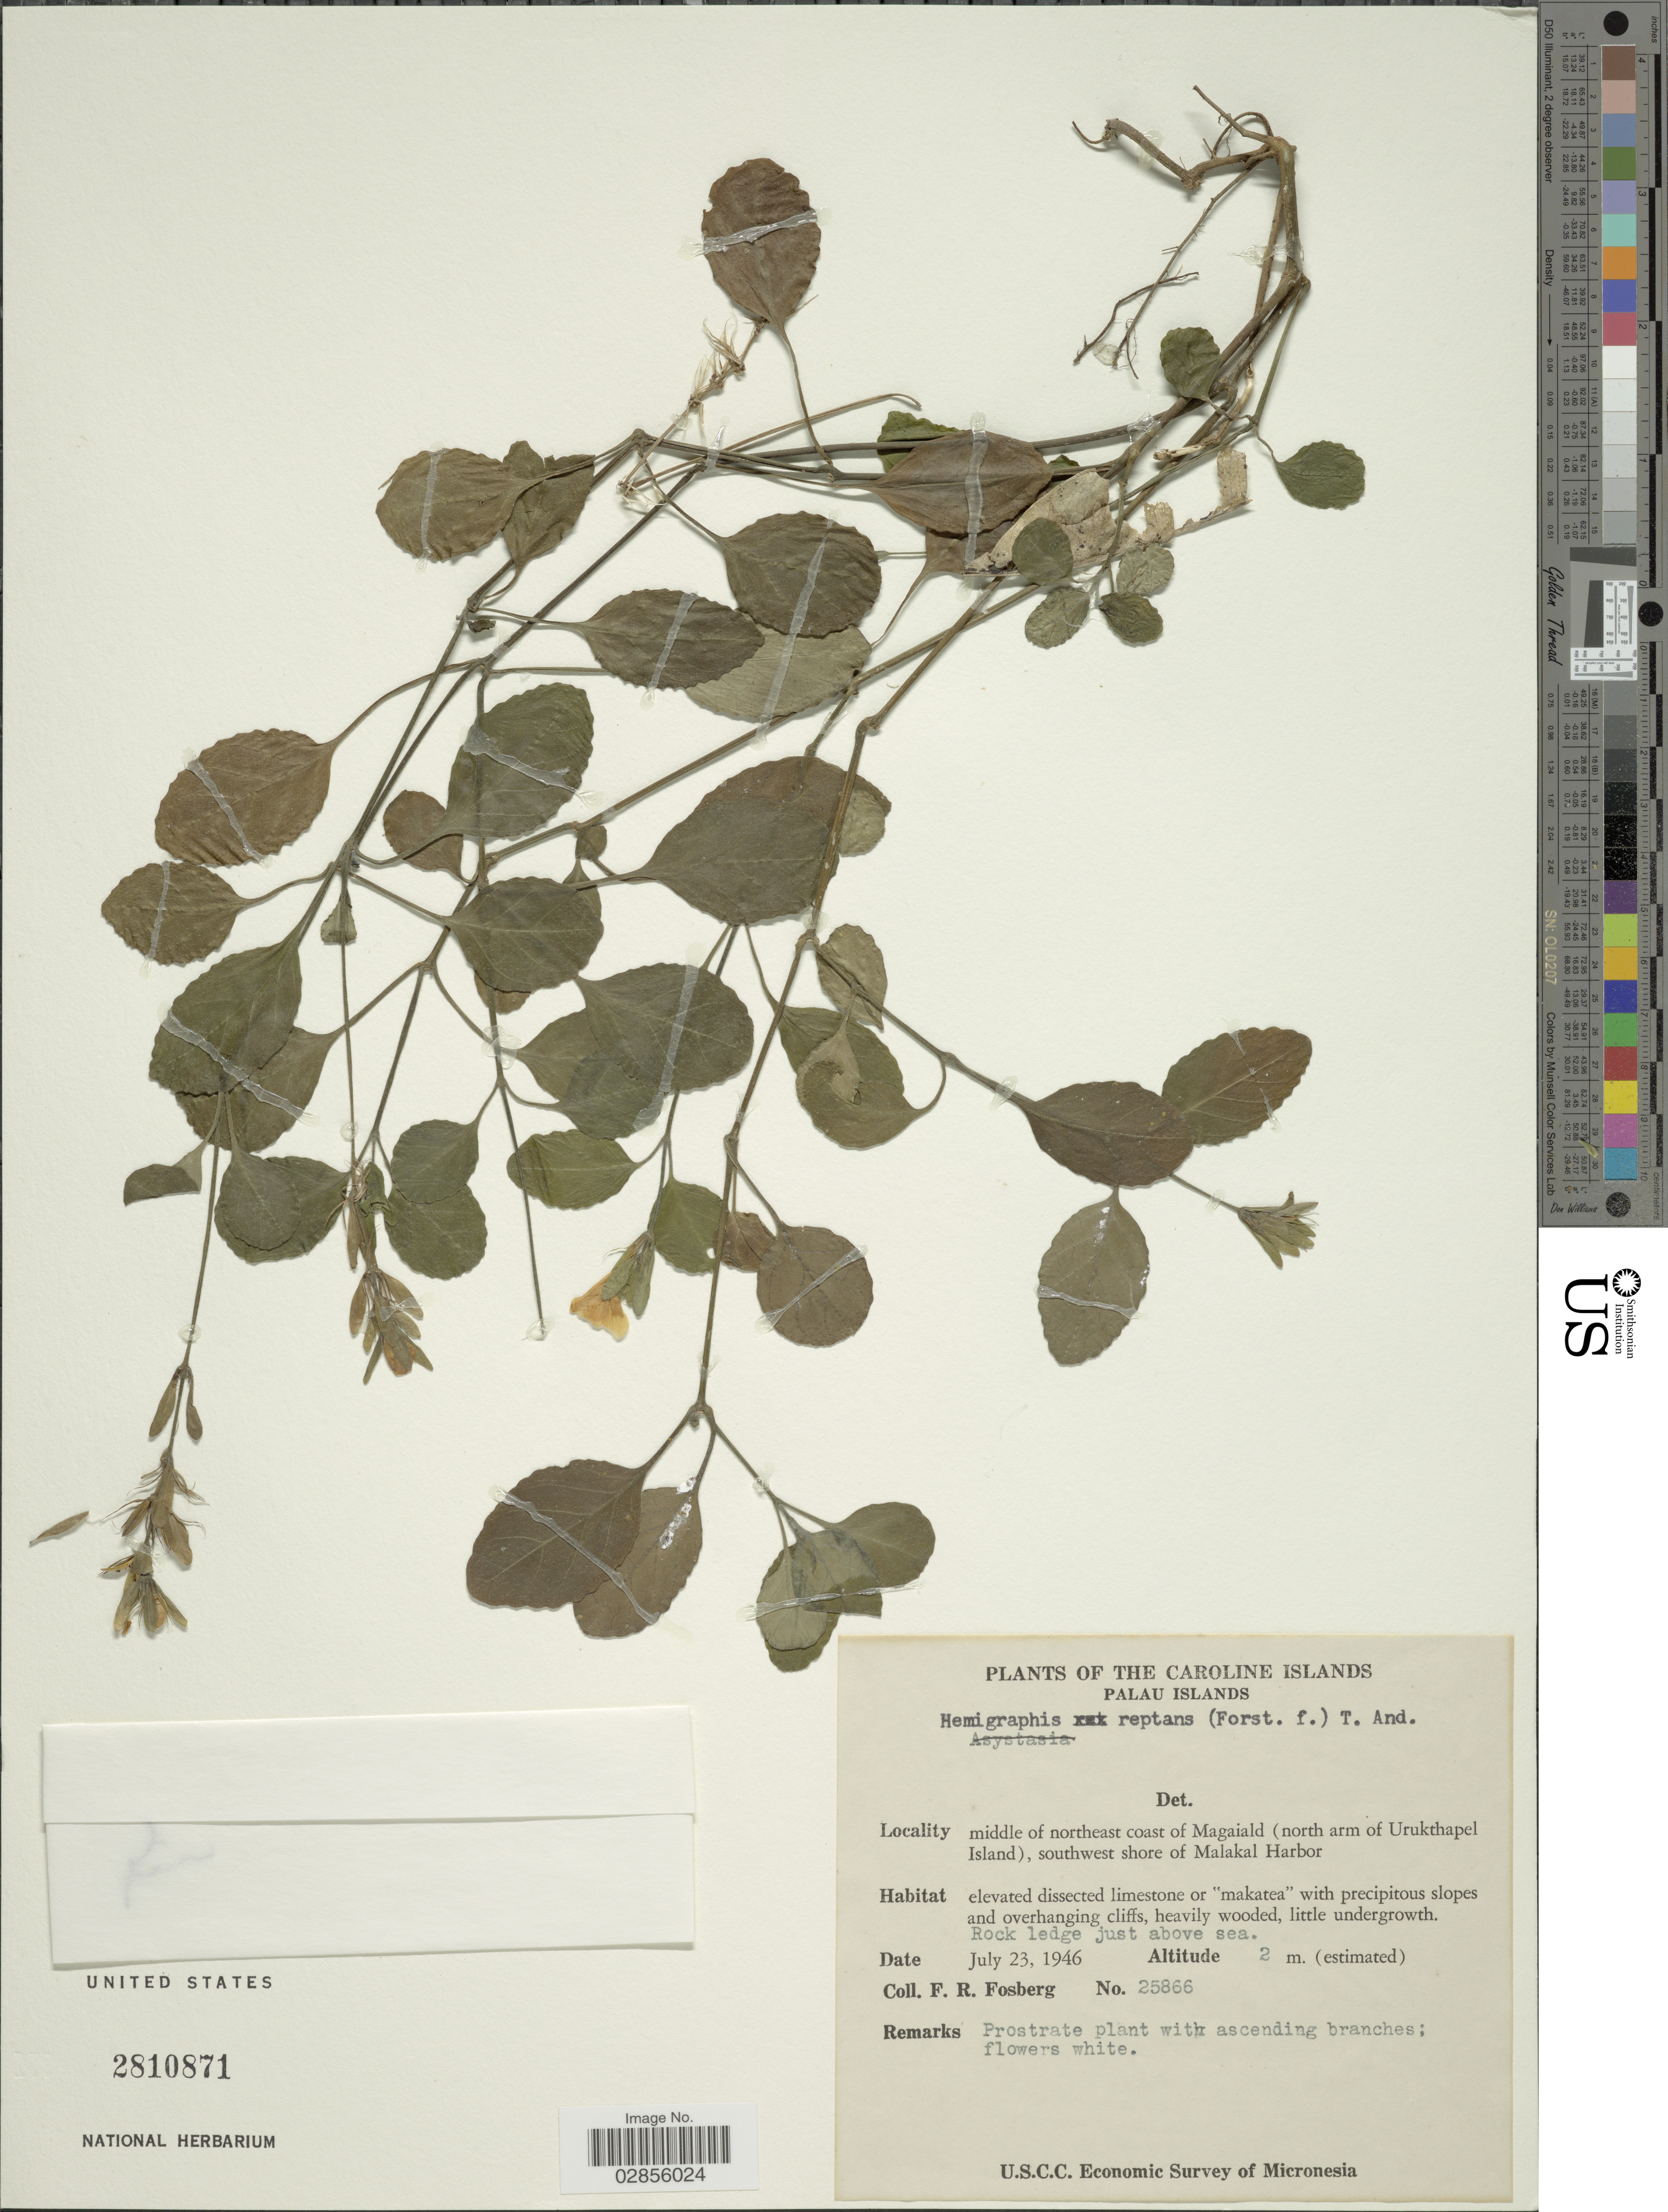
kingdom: Plantae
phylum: Tracheophyta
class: Magnoliopsida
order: Lamiales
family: Acanthaceae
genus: Strobilanthes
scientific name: Strobilanthes reptans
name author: (G. Forst.) Moylan ex Y.F. Deng & J.R.I. Wood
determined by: Wagner, W. L., (BOT), Smithsonian Institution - National Museum of Natural History (UNITED STATES)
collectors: F. R. Fosberg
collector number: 25866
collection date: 1946-07-23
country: Palau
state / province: Koror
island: Ngeruktabel [Urukthapel]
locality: The Caroline Islands. Palau Islands. Middle of northeast coast of Magaiald (north arm of Urukthapel Island), southwest shore of Malakal Harbor.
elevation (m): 2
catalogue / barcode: US 2810871